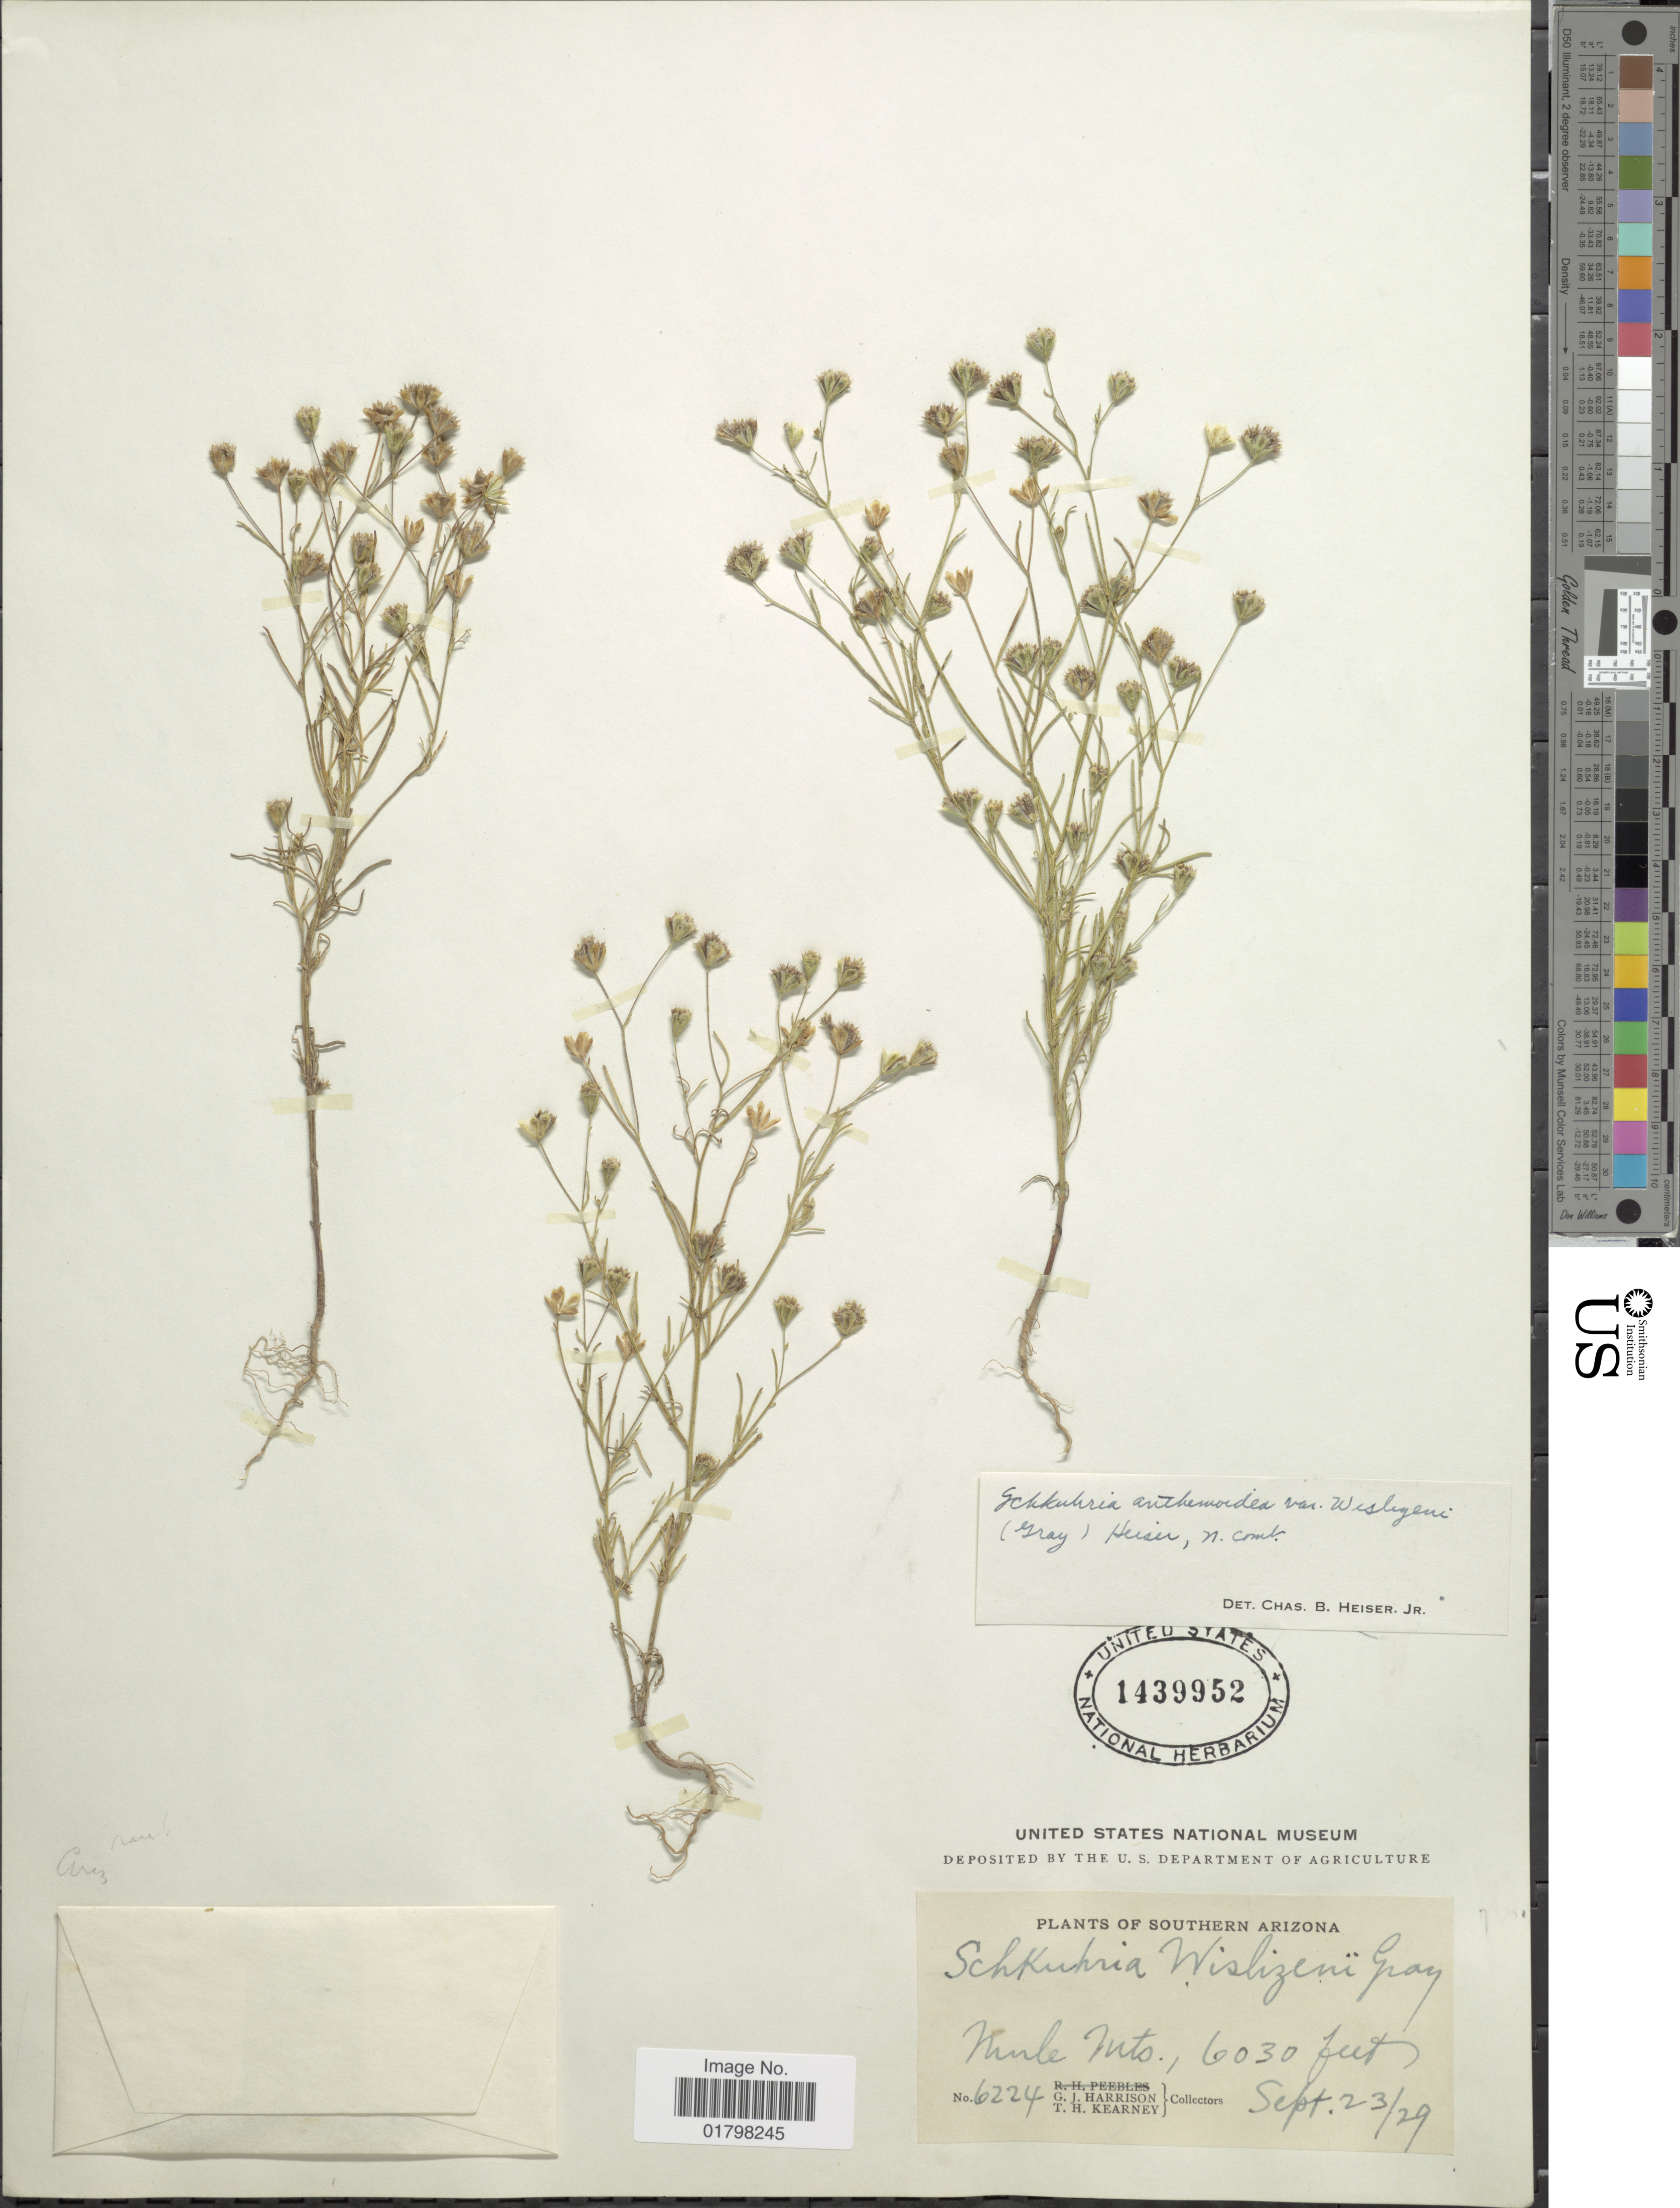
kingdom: Plantae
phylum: Tracheophyta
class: Magnoliopsida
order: Asterales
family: Asteraceae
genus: Schkuhria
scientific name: Schkuhria wislizeni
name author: A. Gray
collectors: G. J. Harrison & T. H. Kearney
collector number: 6224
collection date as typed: Transcribed d/m/y: 23/9/29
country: United States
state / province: Arizona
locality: Southern Arizona. Mule Mts.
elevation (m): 1838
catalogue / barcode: US 1439952